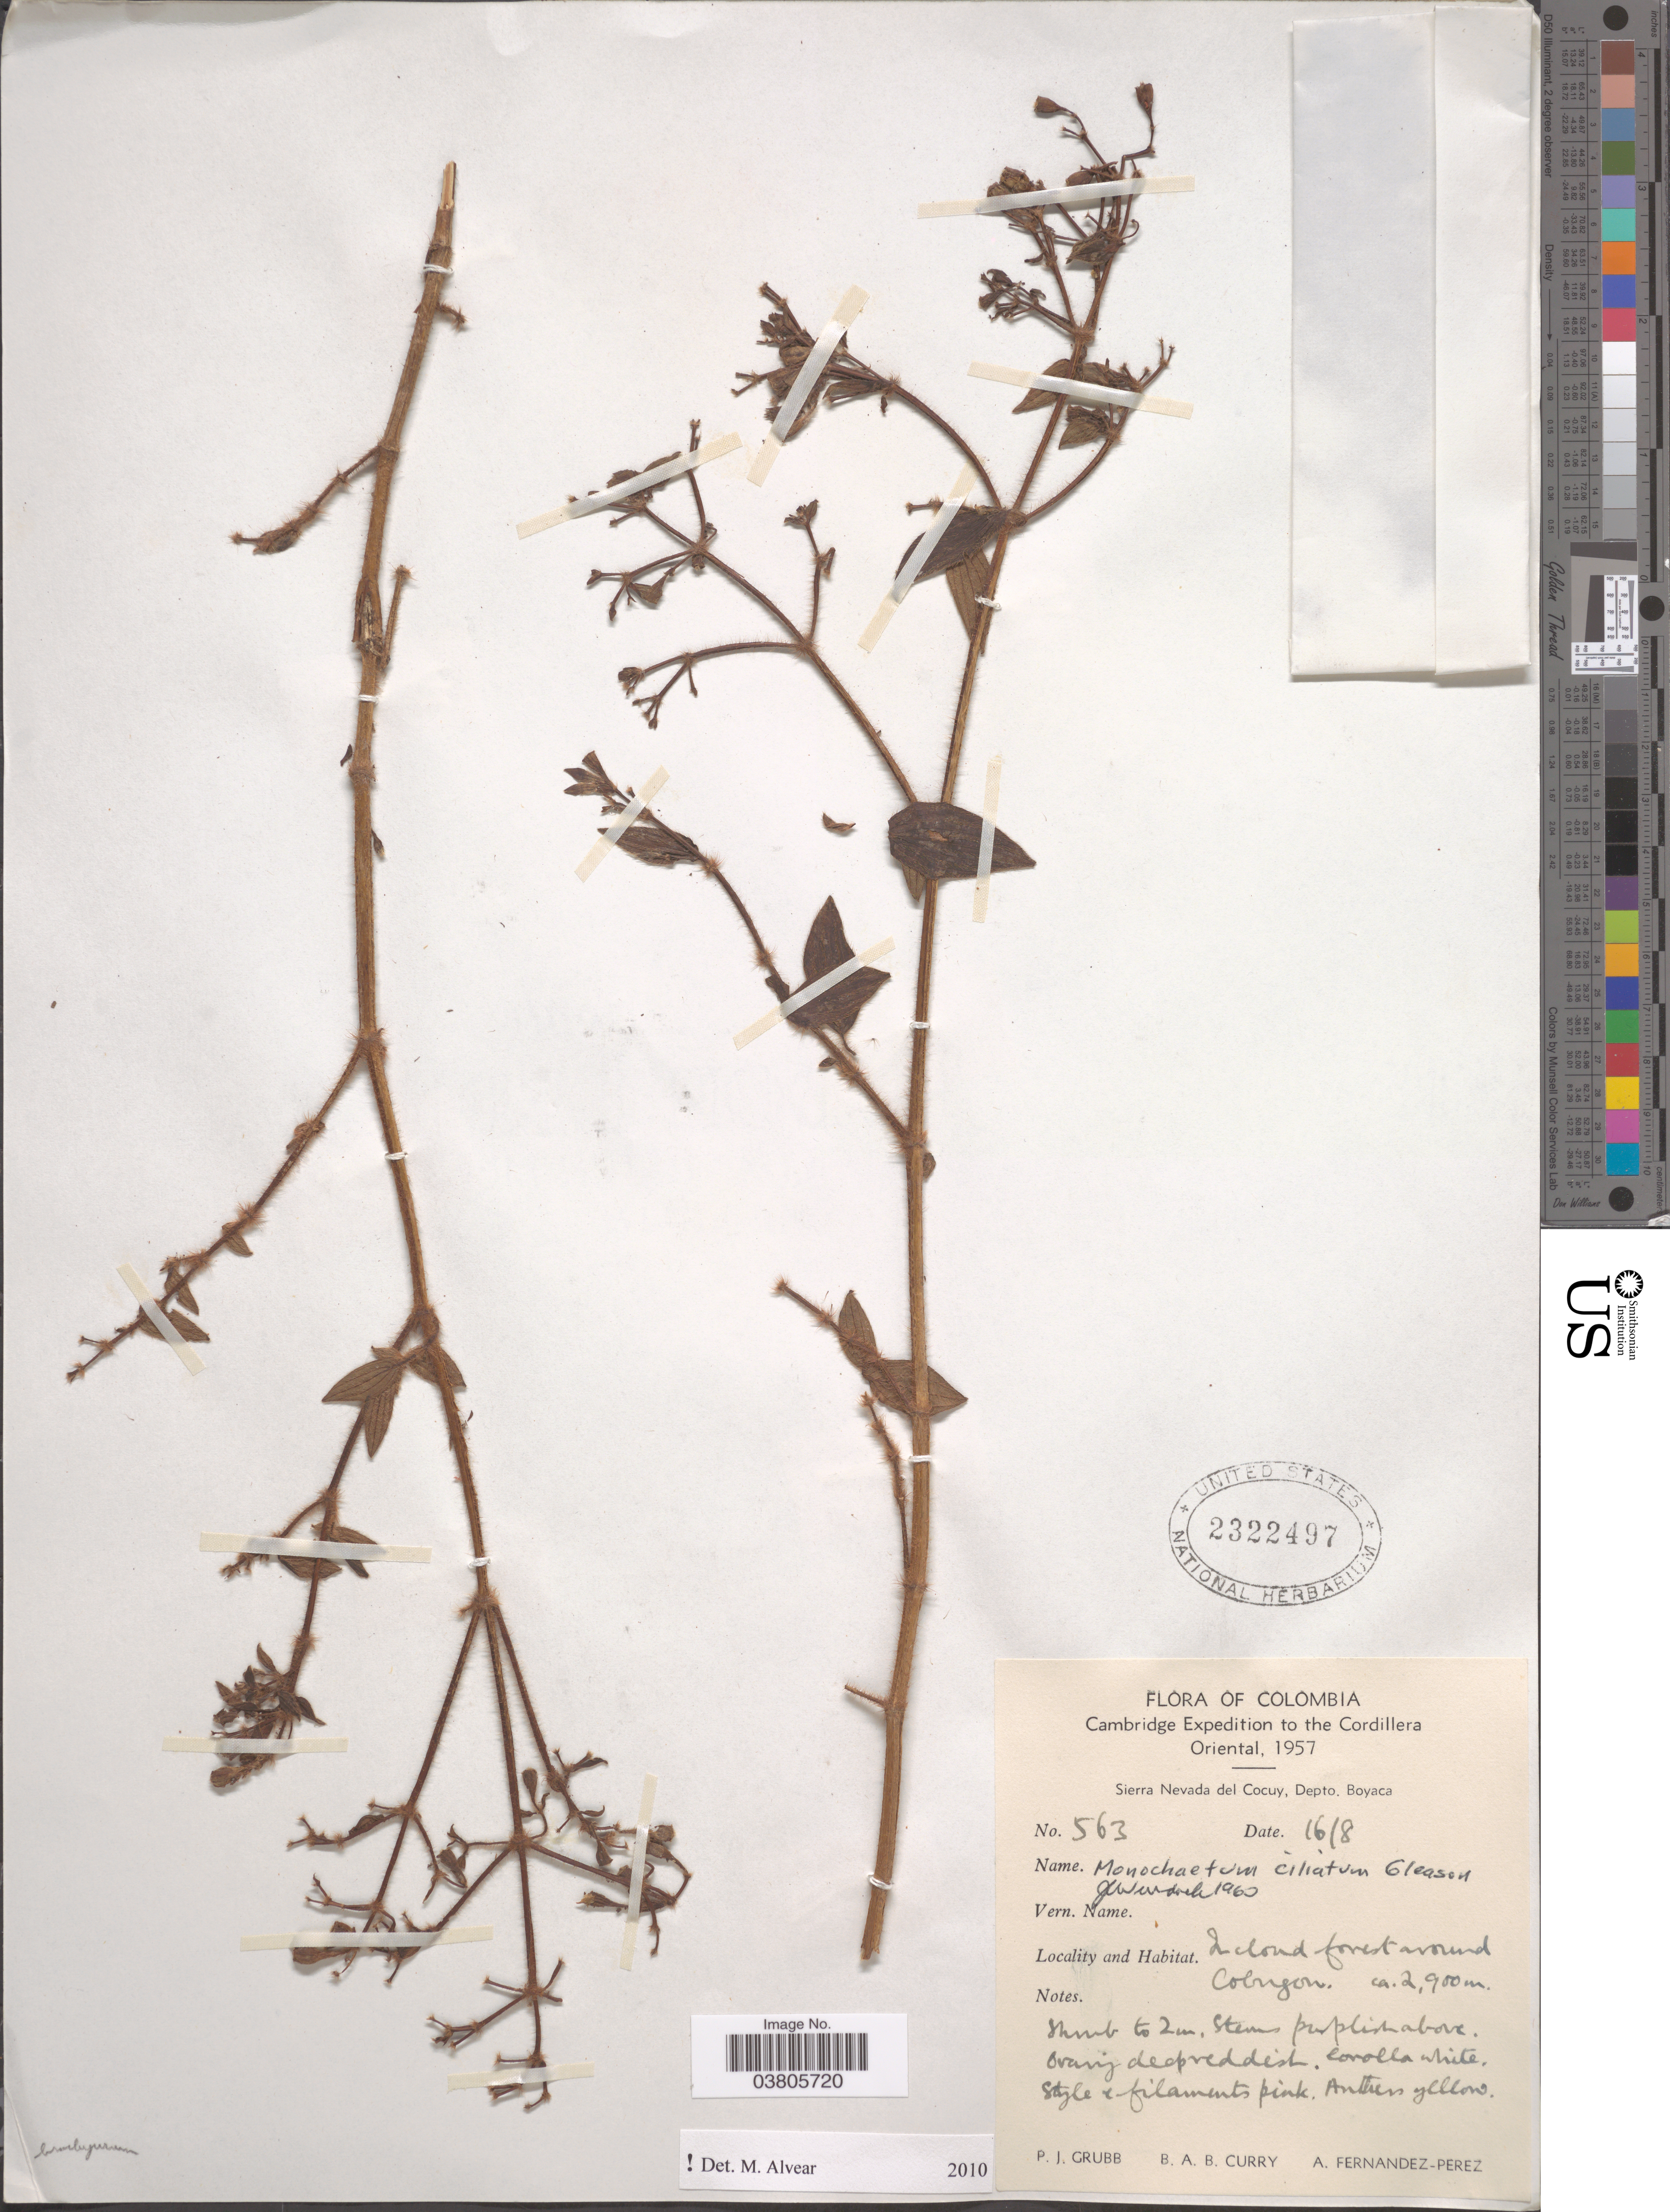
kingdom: Plantae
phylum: Tracheophyta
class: Magnoliopsida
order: Myrtales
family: Melastomataceae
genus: Monochaetum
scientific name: Monochaetum ciliatum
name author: Gleason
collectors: P. J. Grubb, B. A. B. Curry & A. Fernández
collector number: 563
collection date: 1957-08-16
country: Colombia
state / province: Boyacá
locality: Cordillera Oriental. Sierra Nevada del Cocuy, Depto. Boyaca. In cloud forest around Cobugon.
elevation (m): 2900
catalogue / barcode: US 2322497